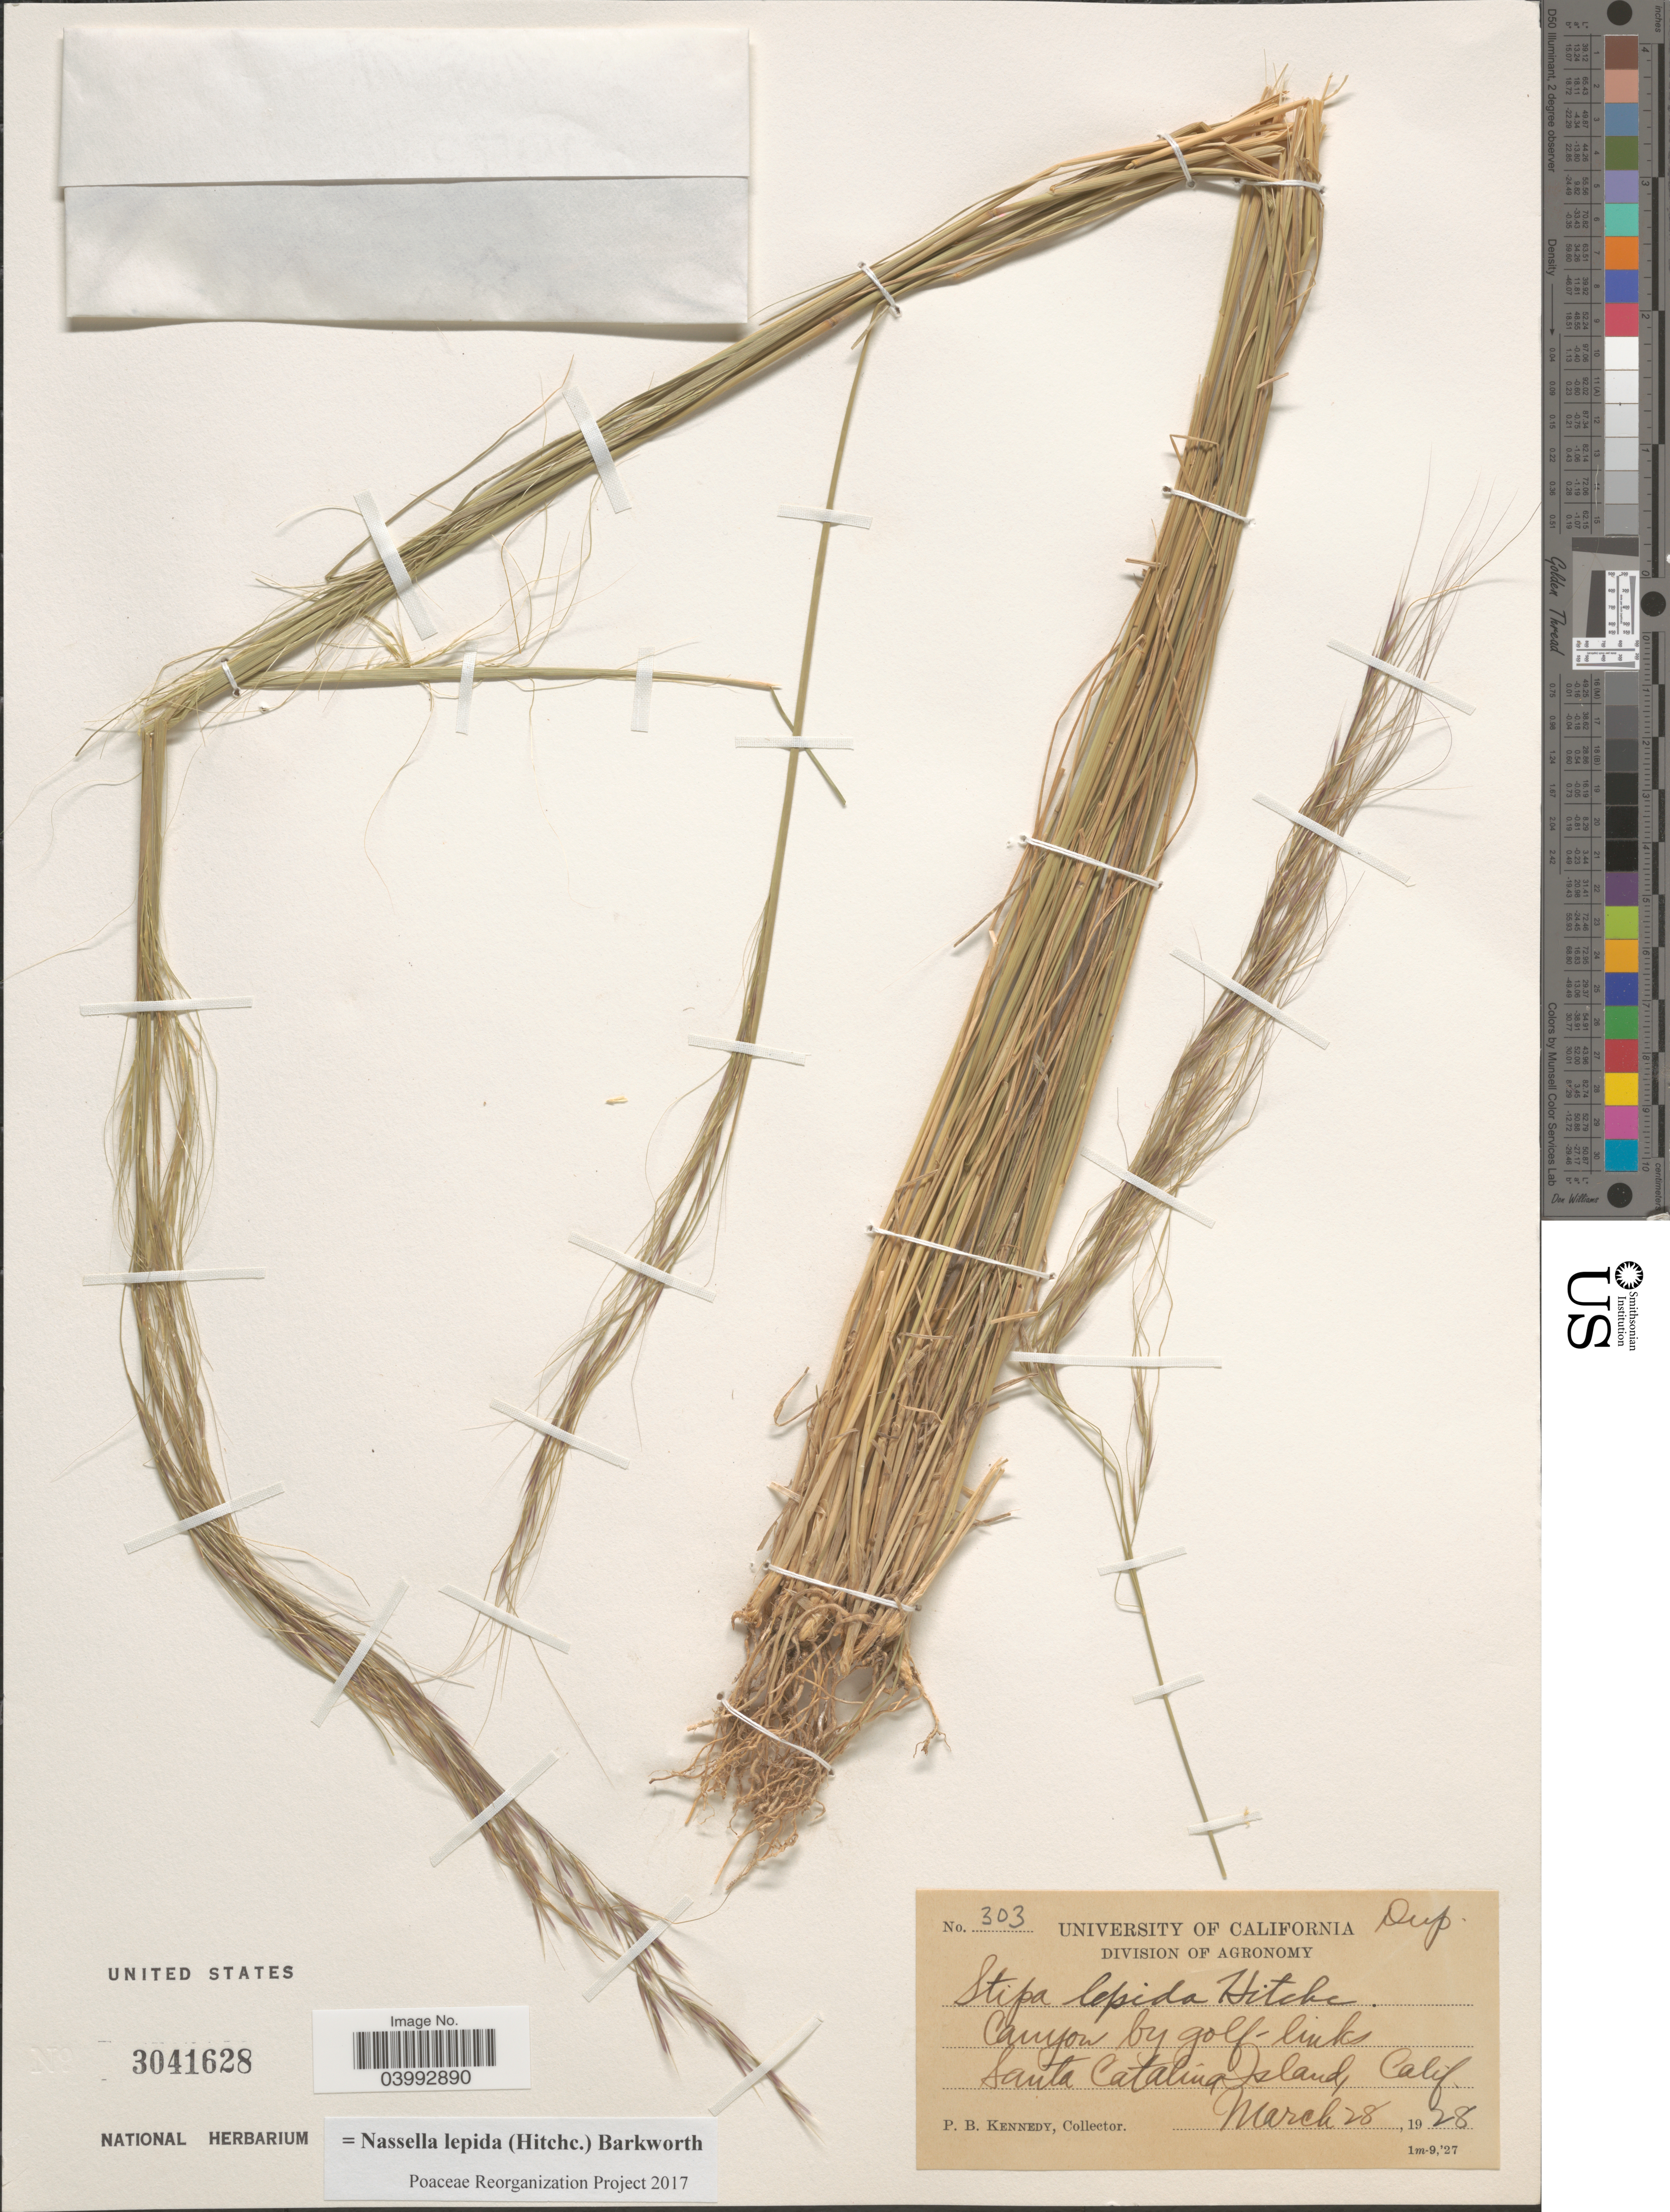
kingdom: Plantae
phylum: Tracheophyta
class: Liliopsida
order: Poales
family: Poaceae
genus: Nassella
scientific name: Nassella lepida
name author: (Hitchc.) Barkworth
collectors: P. B. Kennedy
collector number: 303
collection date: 1928-03-28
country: United States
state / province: California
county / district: Los Angeles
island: Santa Catalina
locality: Canyon by golf - links. Santa Catalina Island.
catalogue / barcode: US 3041628